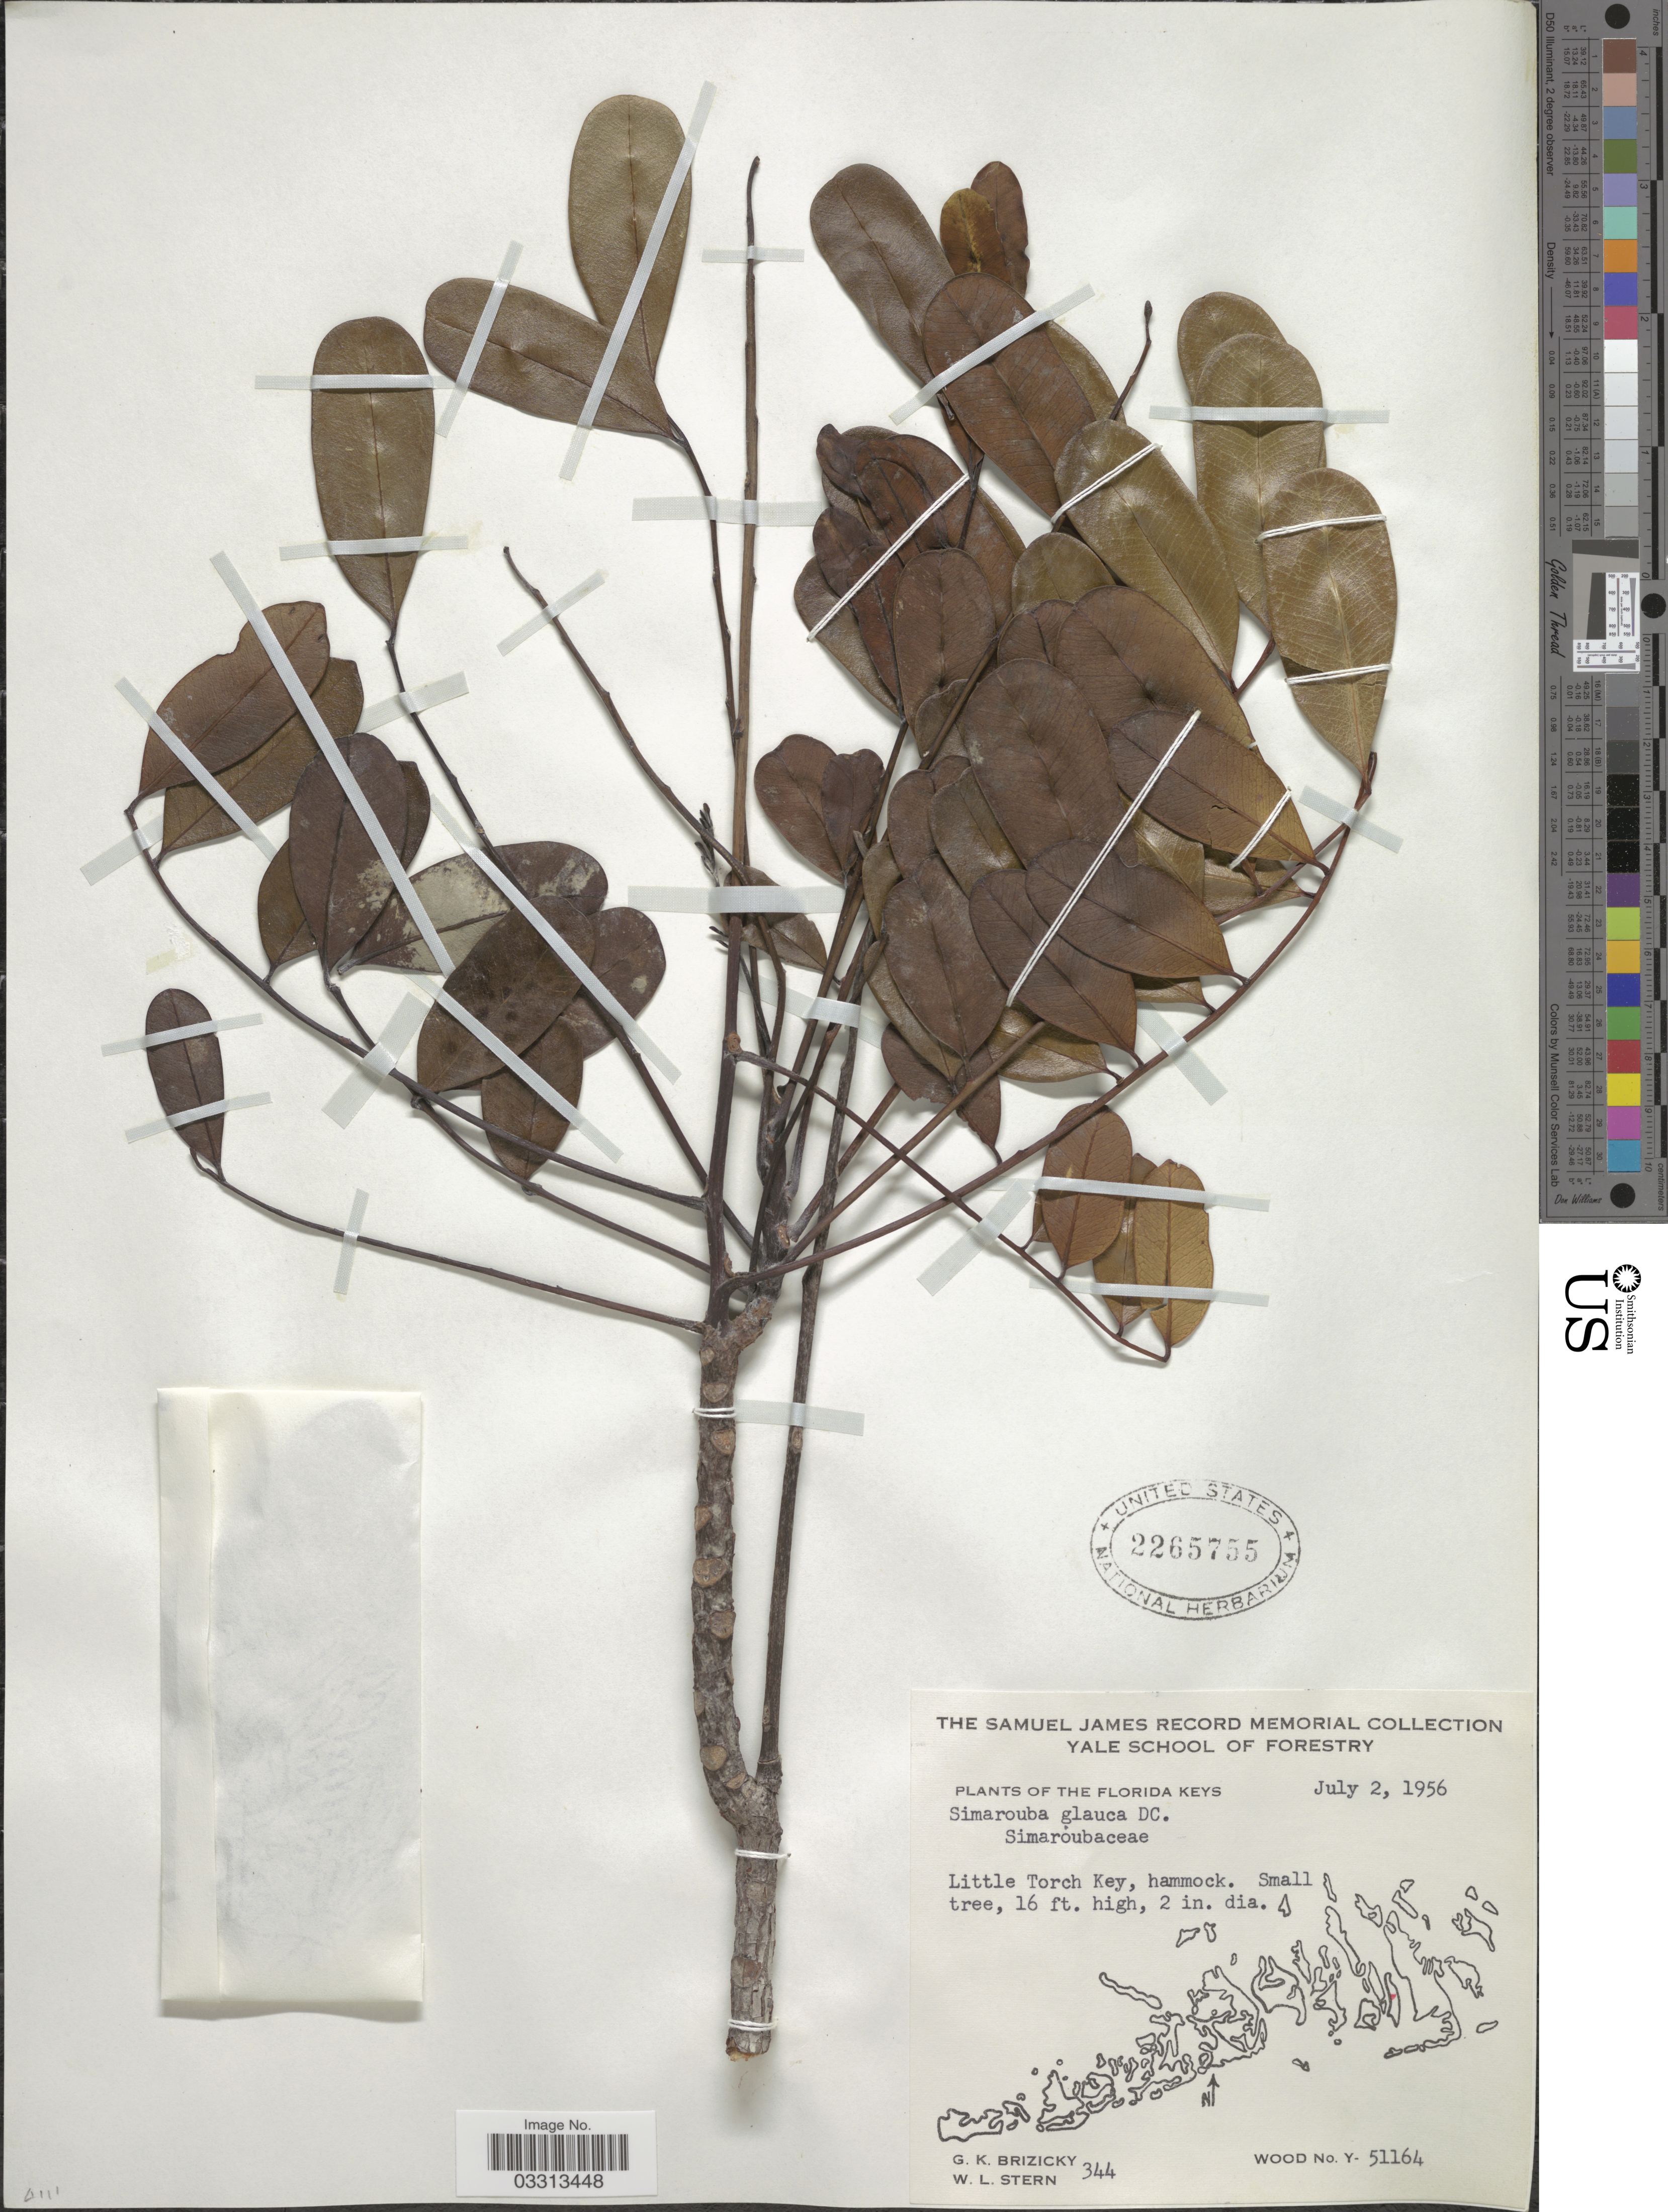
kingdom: Plantae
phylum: Tracheophyta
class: Magnoliopsida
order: Sapindales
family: Simaroubaceae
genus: Simarouba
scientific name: Simarouba glauca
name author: DC.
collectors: G. K. Brizicky & W. L. Stern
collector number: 344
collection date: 1956-07-02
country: United States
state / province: Florida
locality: The Florida Keys. Little Torch Key, hammock.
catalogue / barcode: US 2265755